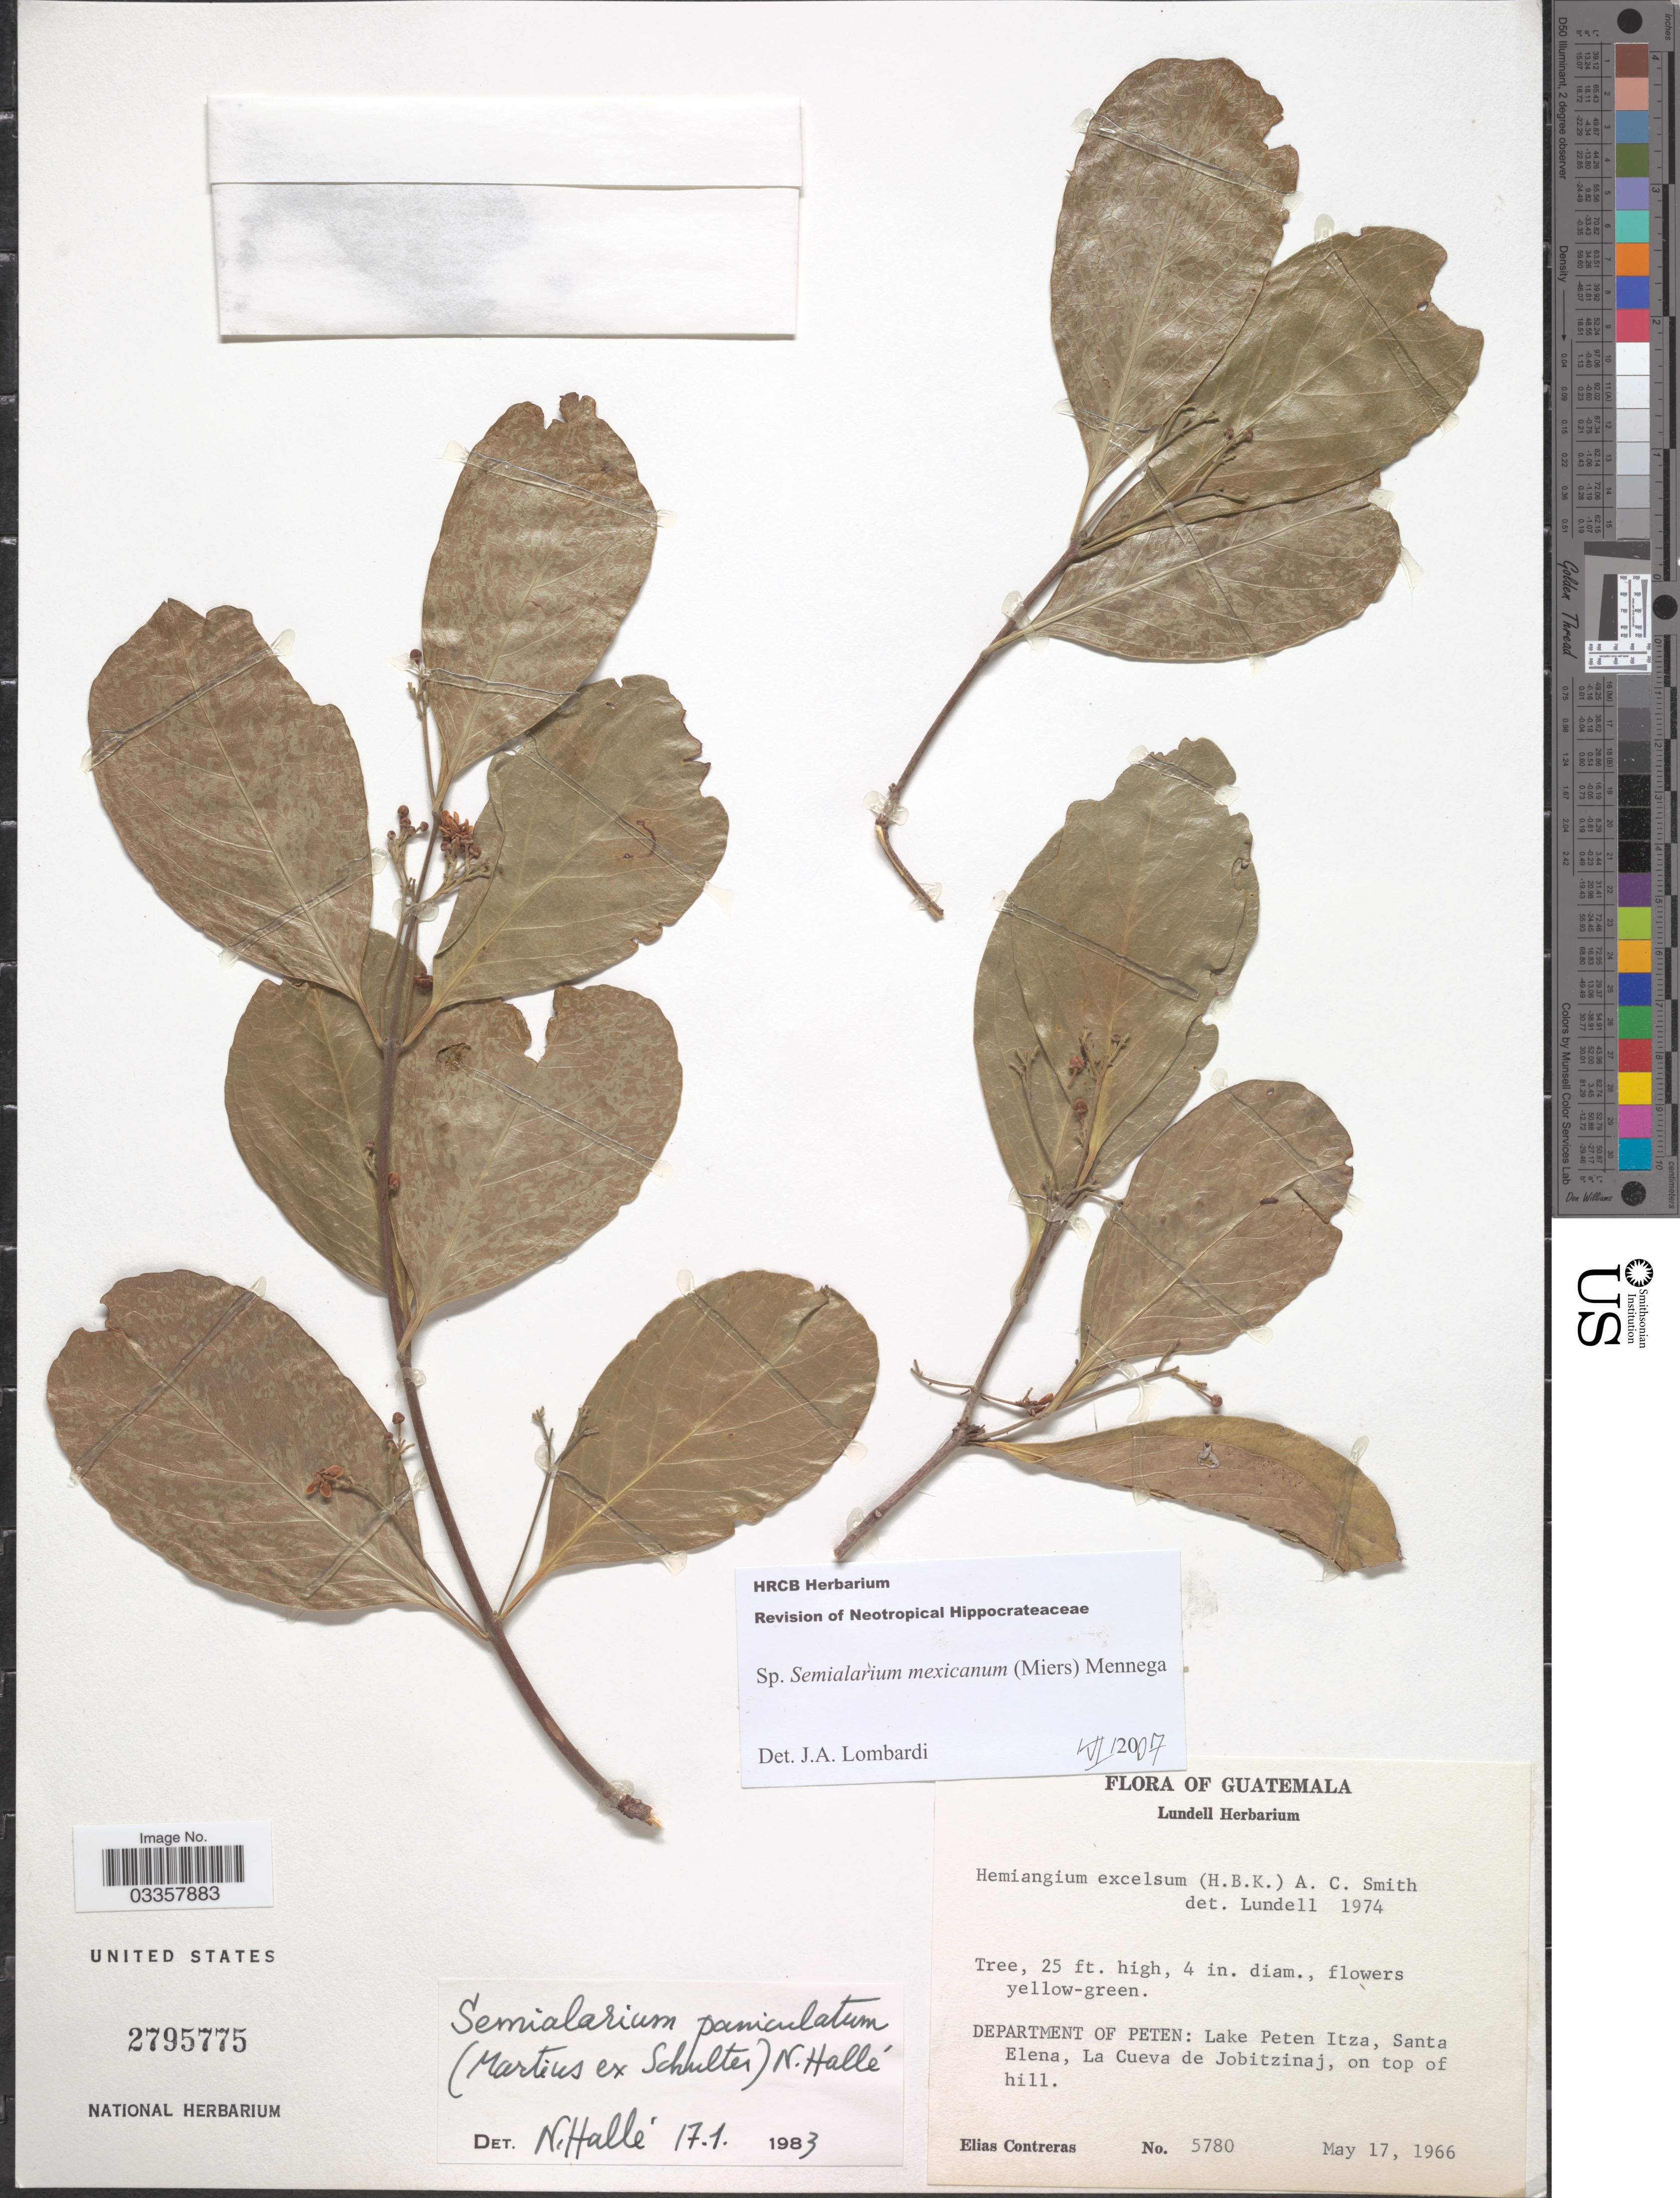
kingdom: Plantae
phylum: Tracheophyta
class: Magnoliopsida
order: Celastrales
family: Celastraceae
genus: Semialarium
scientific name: Semialarium mexicanum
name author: (Miers) Mennega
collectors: E. Contreras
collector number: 5780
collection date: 1966-05-17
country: Guatemala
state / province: El Petén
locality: Department of Peten: Lake Peten Itza, Santa Elena, La Cueva de Jobitzinaj, on top of hill.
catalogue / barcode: US 2795775